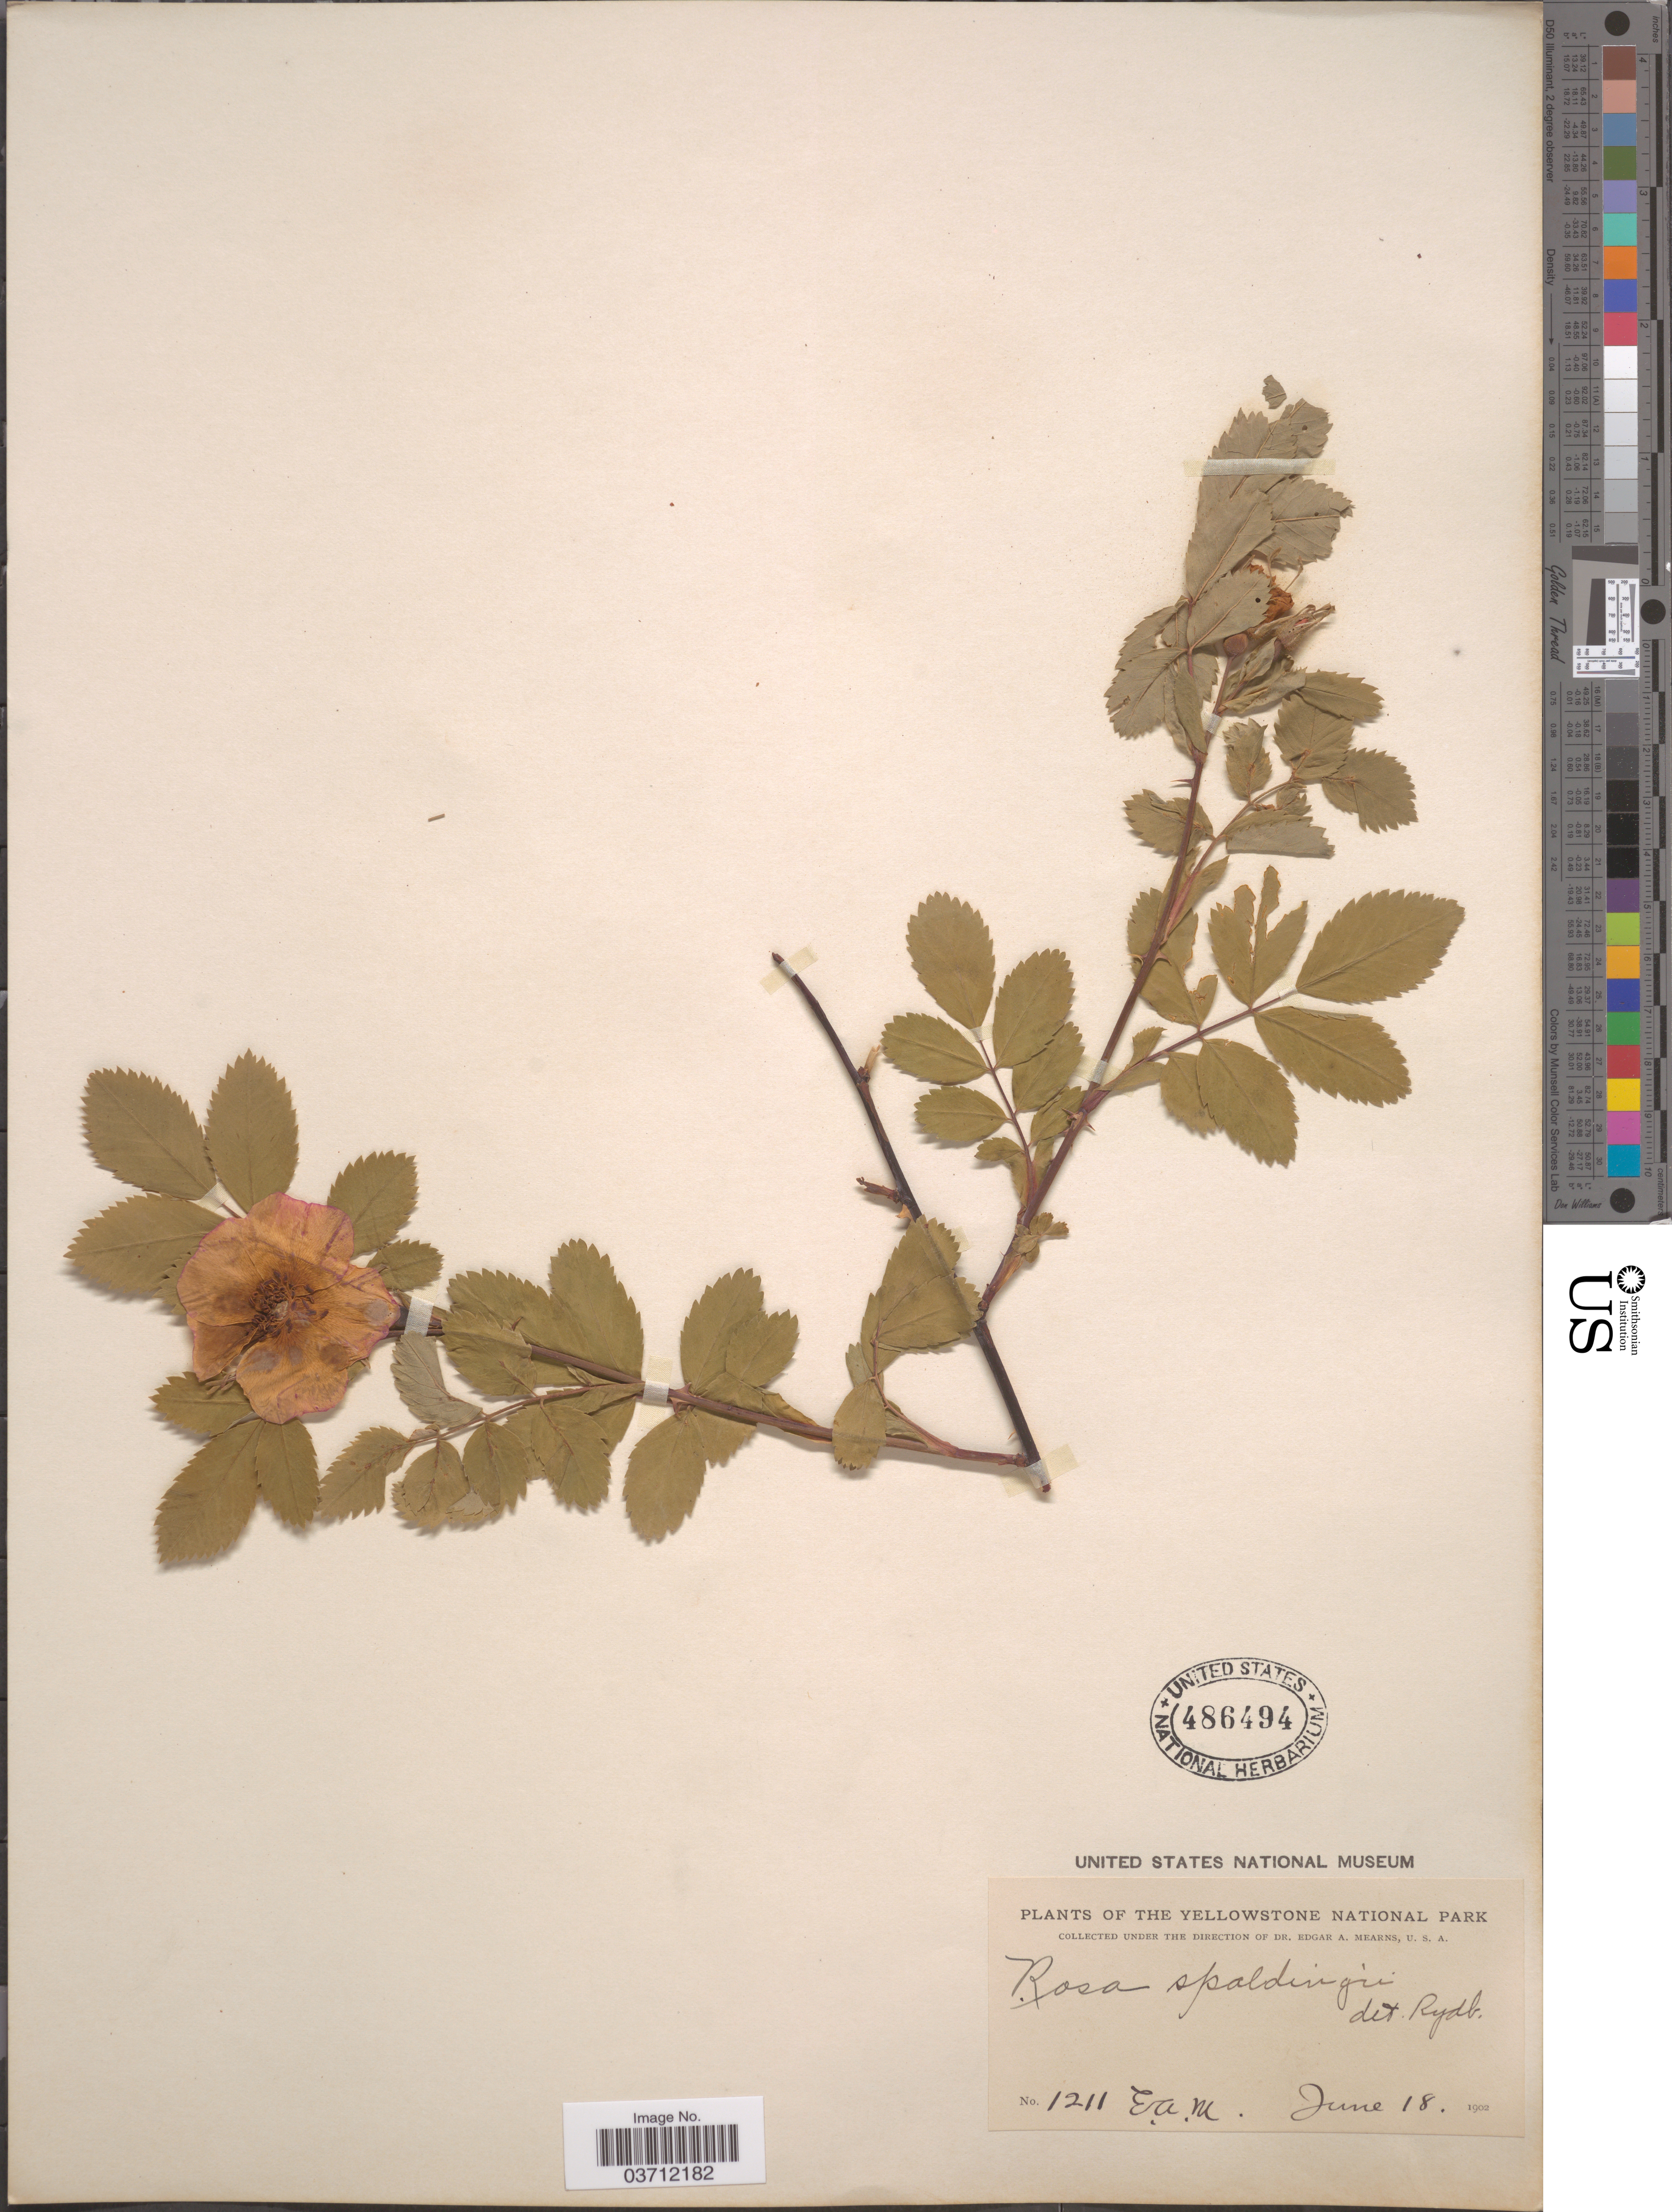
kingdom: Plantae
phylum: Tracheophyta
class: Magnoliopsida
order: Rosales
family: Rosaceae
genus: Rosa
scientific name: Rosa spaldingii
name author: Crép. ex Rydb.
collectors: E. A. Mearns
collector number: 1211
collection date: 1902-06-18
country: United States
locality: Yellowstone National Park.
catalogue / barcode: US 486494